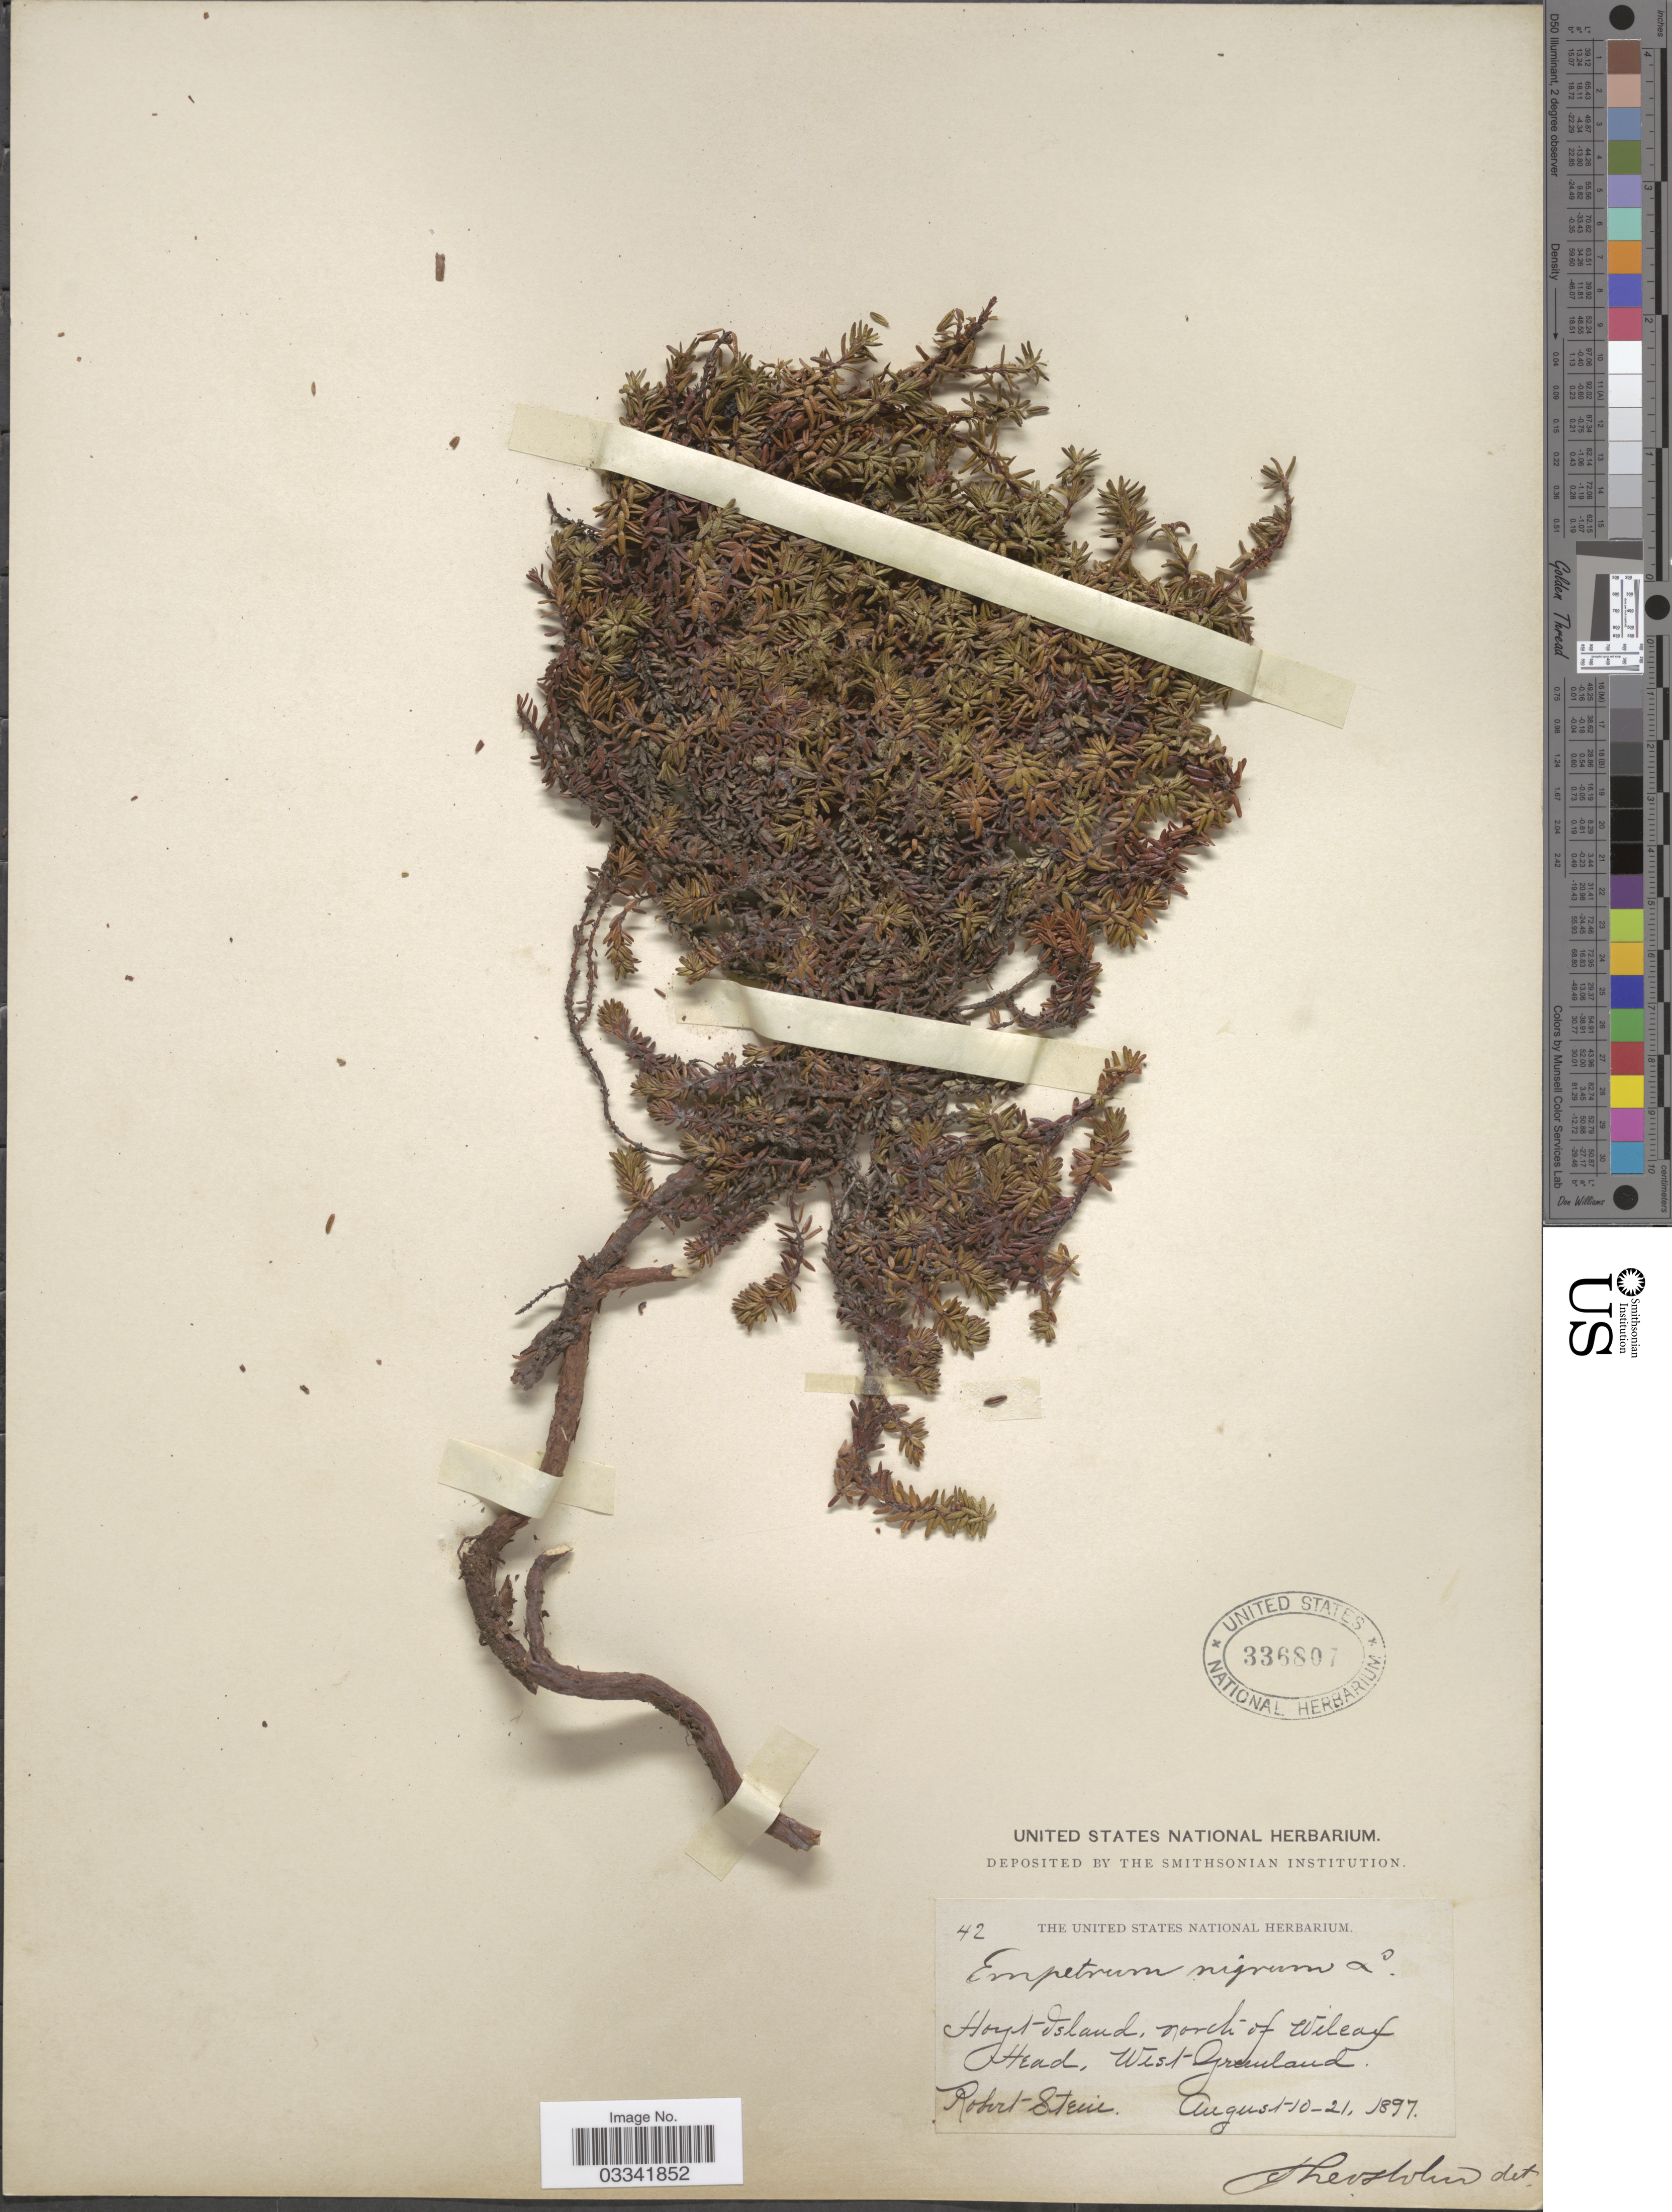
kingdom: Plantae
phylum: Tracheophyta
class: Magnoliopsida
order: Ericales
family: Ericaceae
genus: Empetrum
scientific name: Empetrum nigrum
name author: L.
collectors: R. Stein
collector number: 42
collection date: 1897-08-10/1897-08-21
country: Greenland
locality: Hoyt Island, north of Wilcox Head, West Greenland.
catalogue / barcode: US 336807